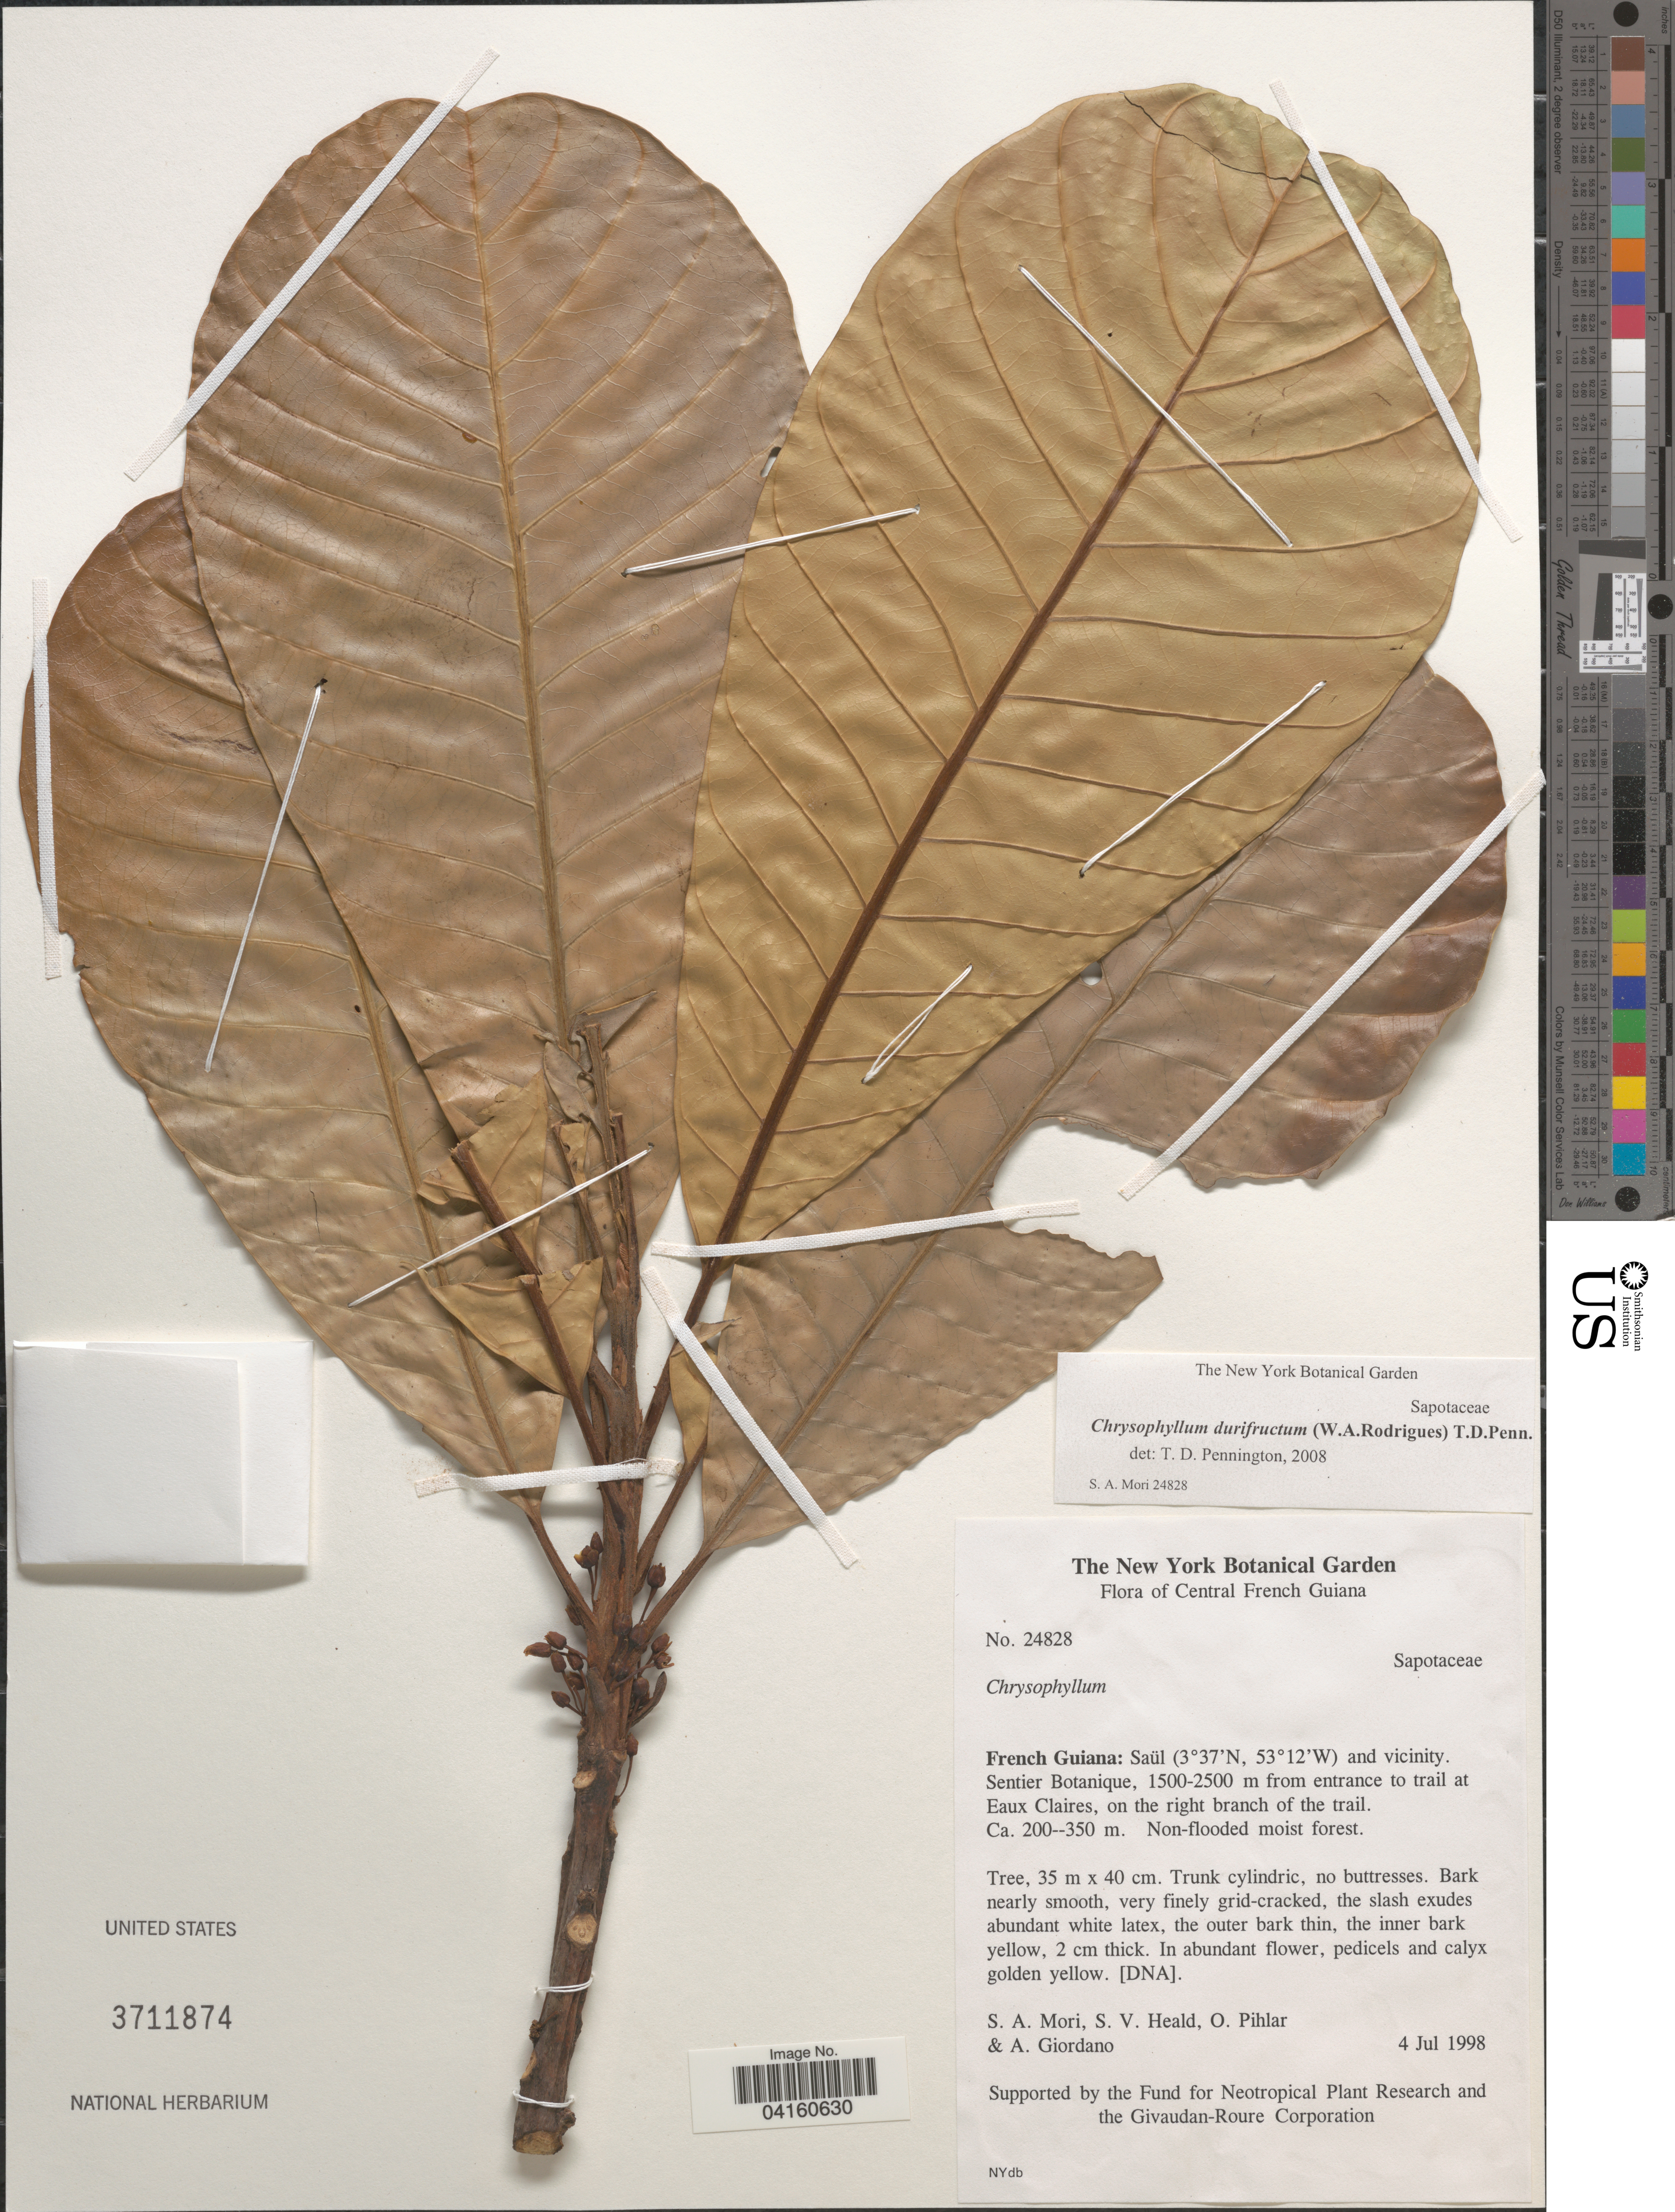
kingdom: Plantae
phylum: Tracheophyta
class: Magnoliopsida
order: Ericales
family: Sapotaceae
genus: Chrysophyllum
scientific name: Chrysophyllum durifructum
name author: (W.A. Rodrigues) T.D. Penn.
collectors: S. Mori, S. Heald, O. Pihlar & A. Giordano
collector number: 24828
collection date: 1998-07-04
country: French Guiana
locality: Saül and vicinity. Sentier Botanique, 1500-2500 m from entrance to trail at Eaux Claires, on the right branch of the trail.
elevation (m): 200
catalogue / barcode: US 3711874